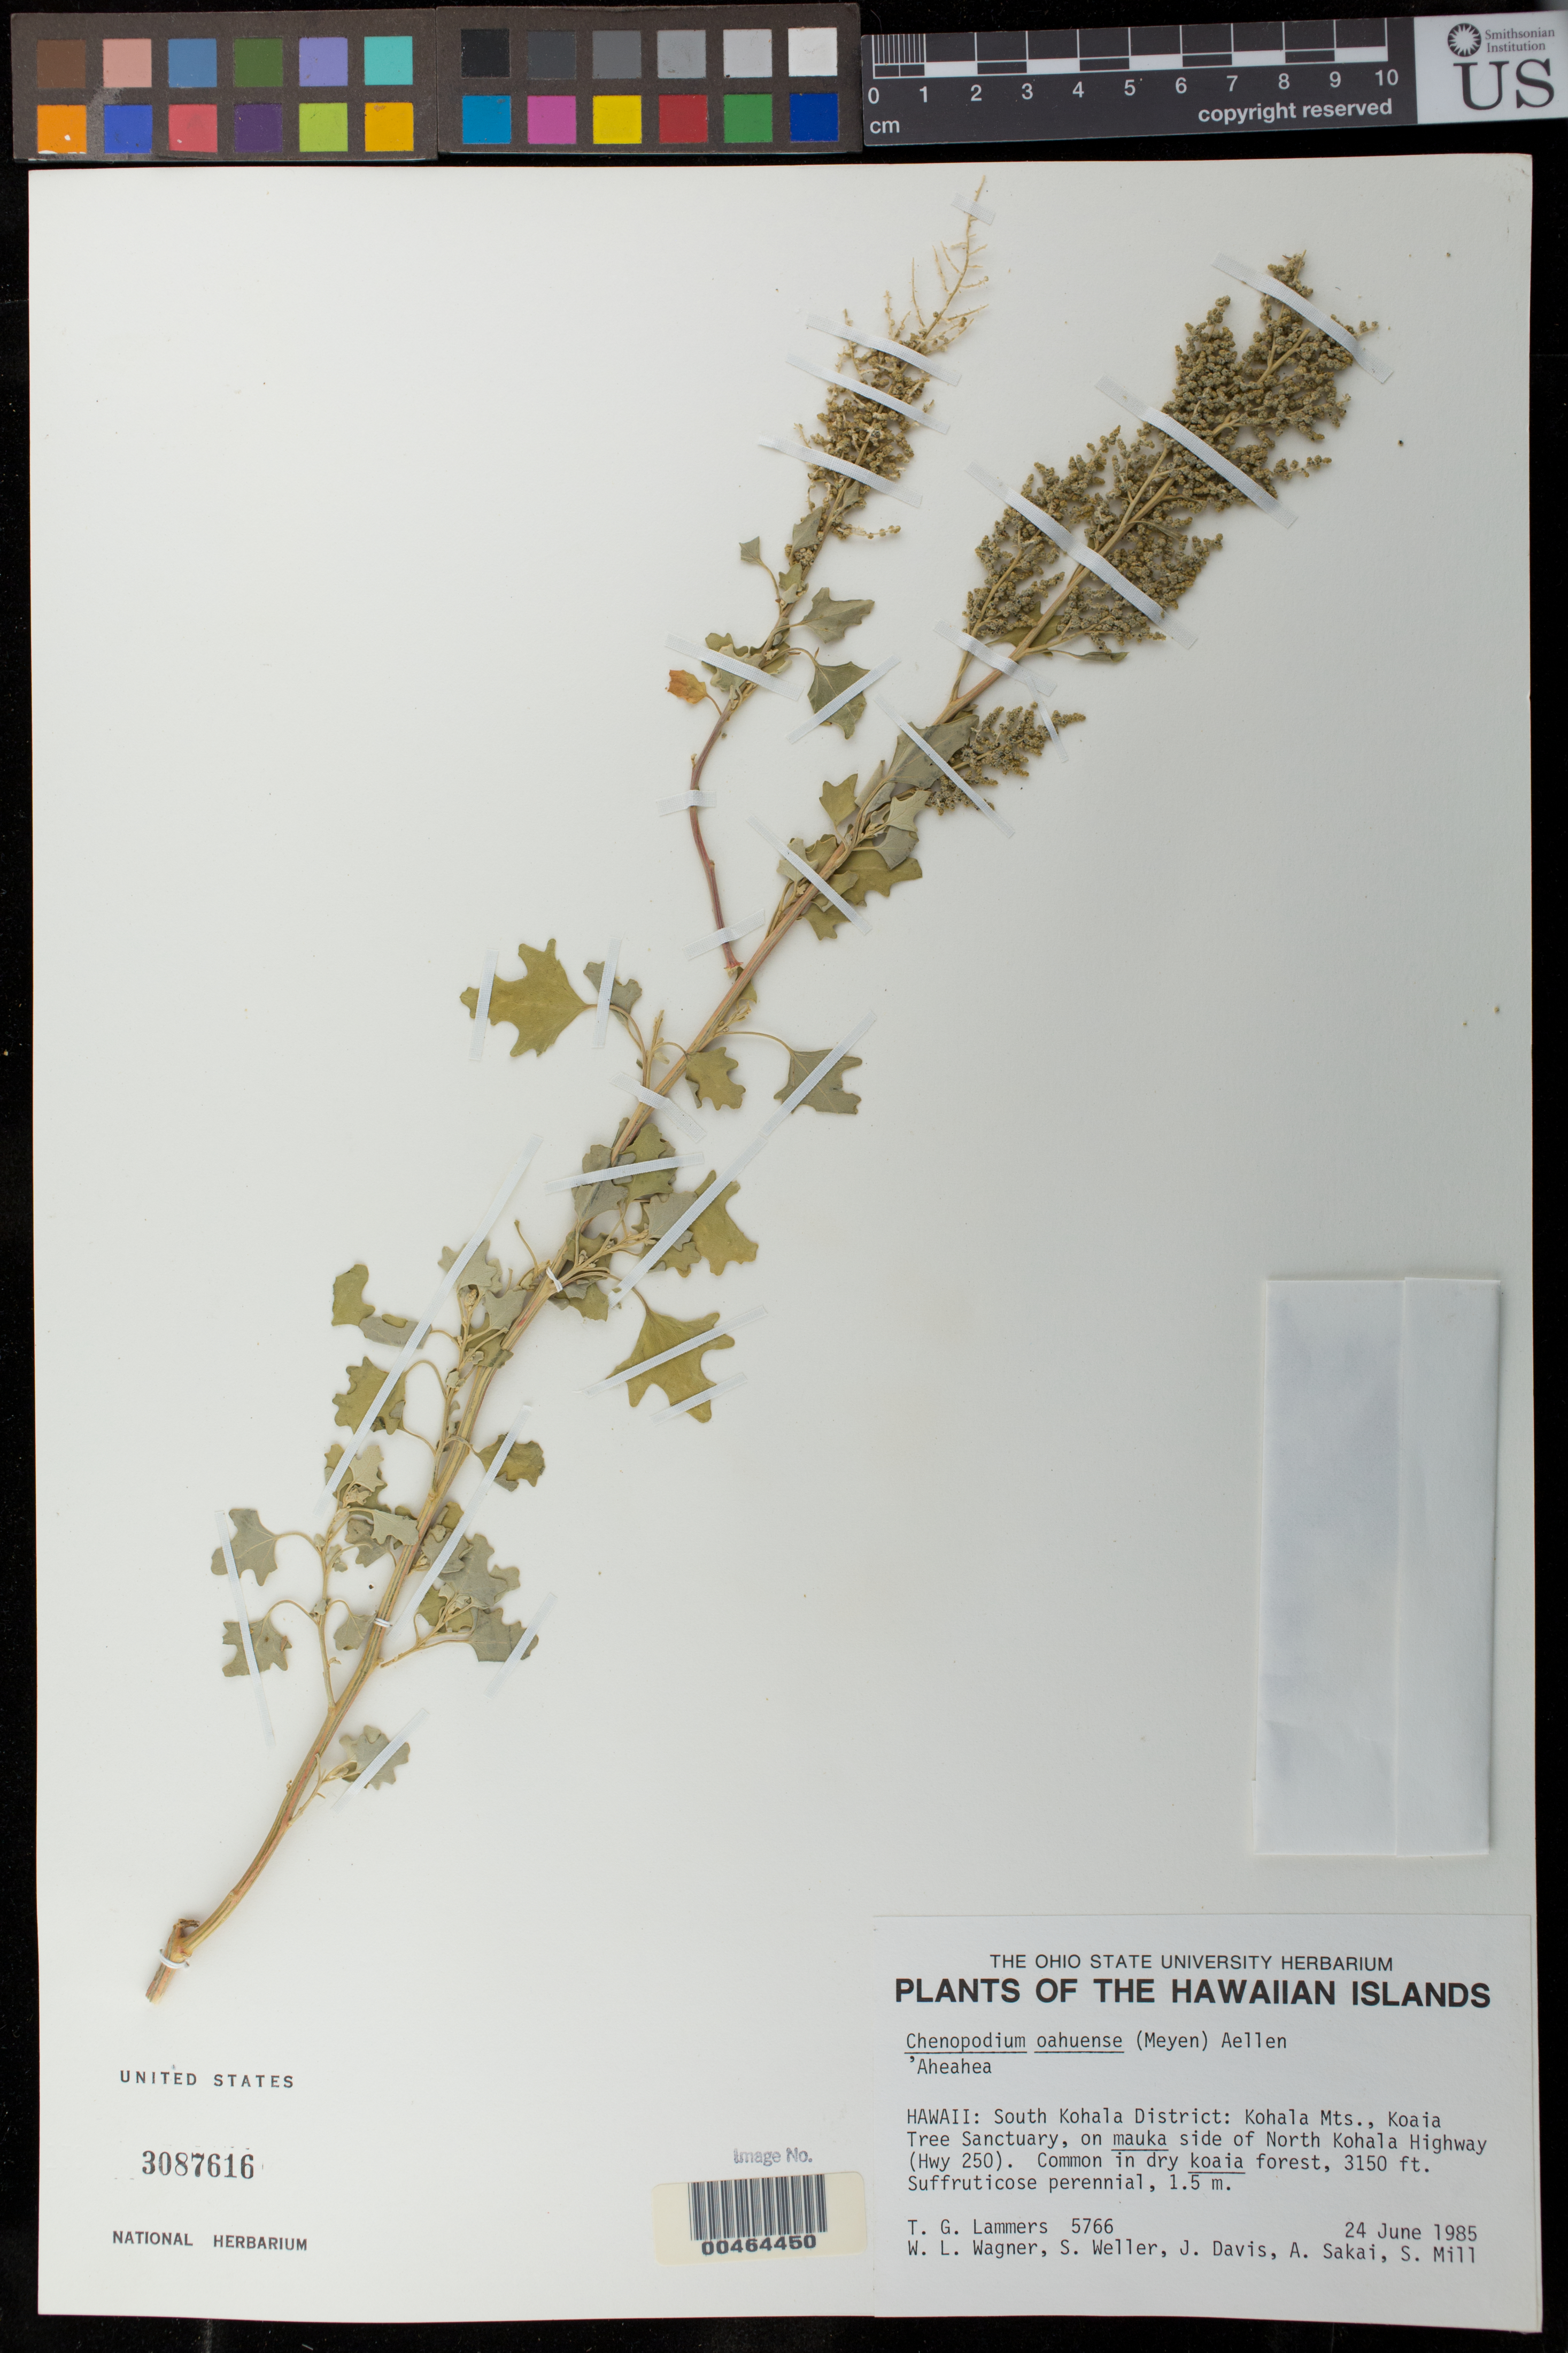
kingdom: Plantae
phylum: Tracheophyta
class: Magnoliopsida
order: Caryophyllales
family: Amaranthaceae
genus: Chenopodium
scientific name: Chenopodium oahuense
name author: (Meyen) Aellen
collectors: T. G. Lammers, W. L. Wagner, S. G. Weller & J. Davis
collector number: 5766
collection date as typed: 24 Jun 1985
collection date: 1985-06-24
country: United States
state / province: Hawaii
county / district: Hawaii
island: Hawaii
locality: South Kohala District: Kohala Mts.; Koaia Tree Sanctuary, on mauka side of North Kohala Highway (Hwy 250).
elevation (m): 960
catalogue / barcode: US 3087616